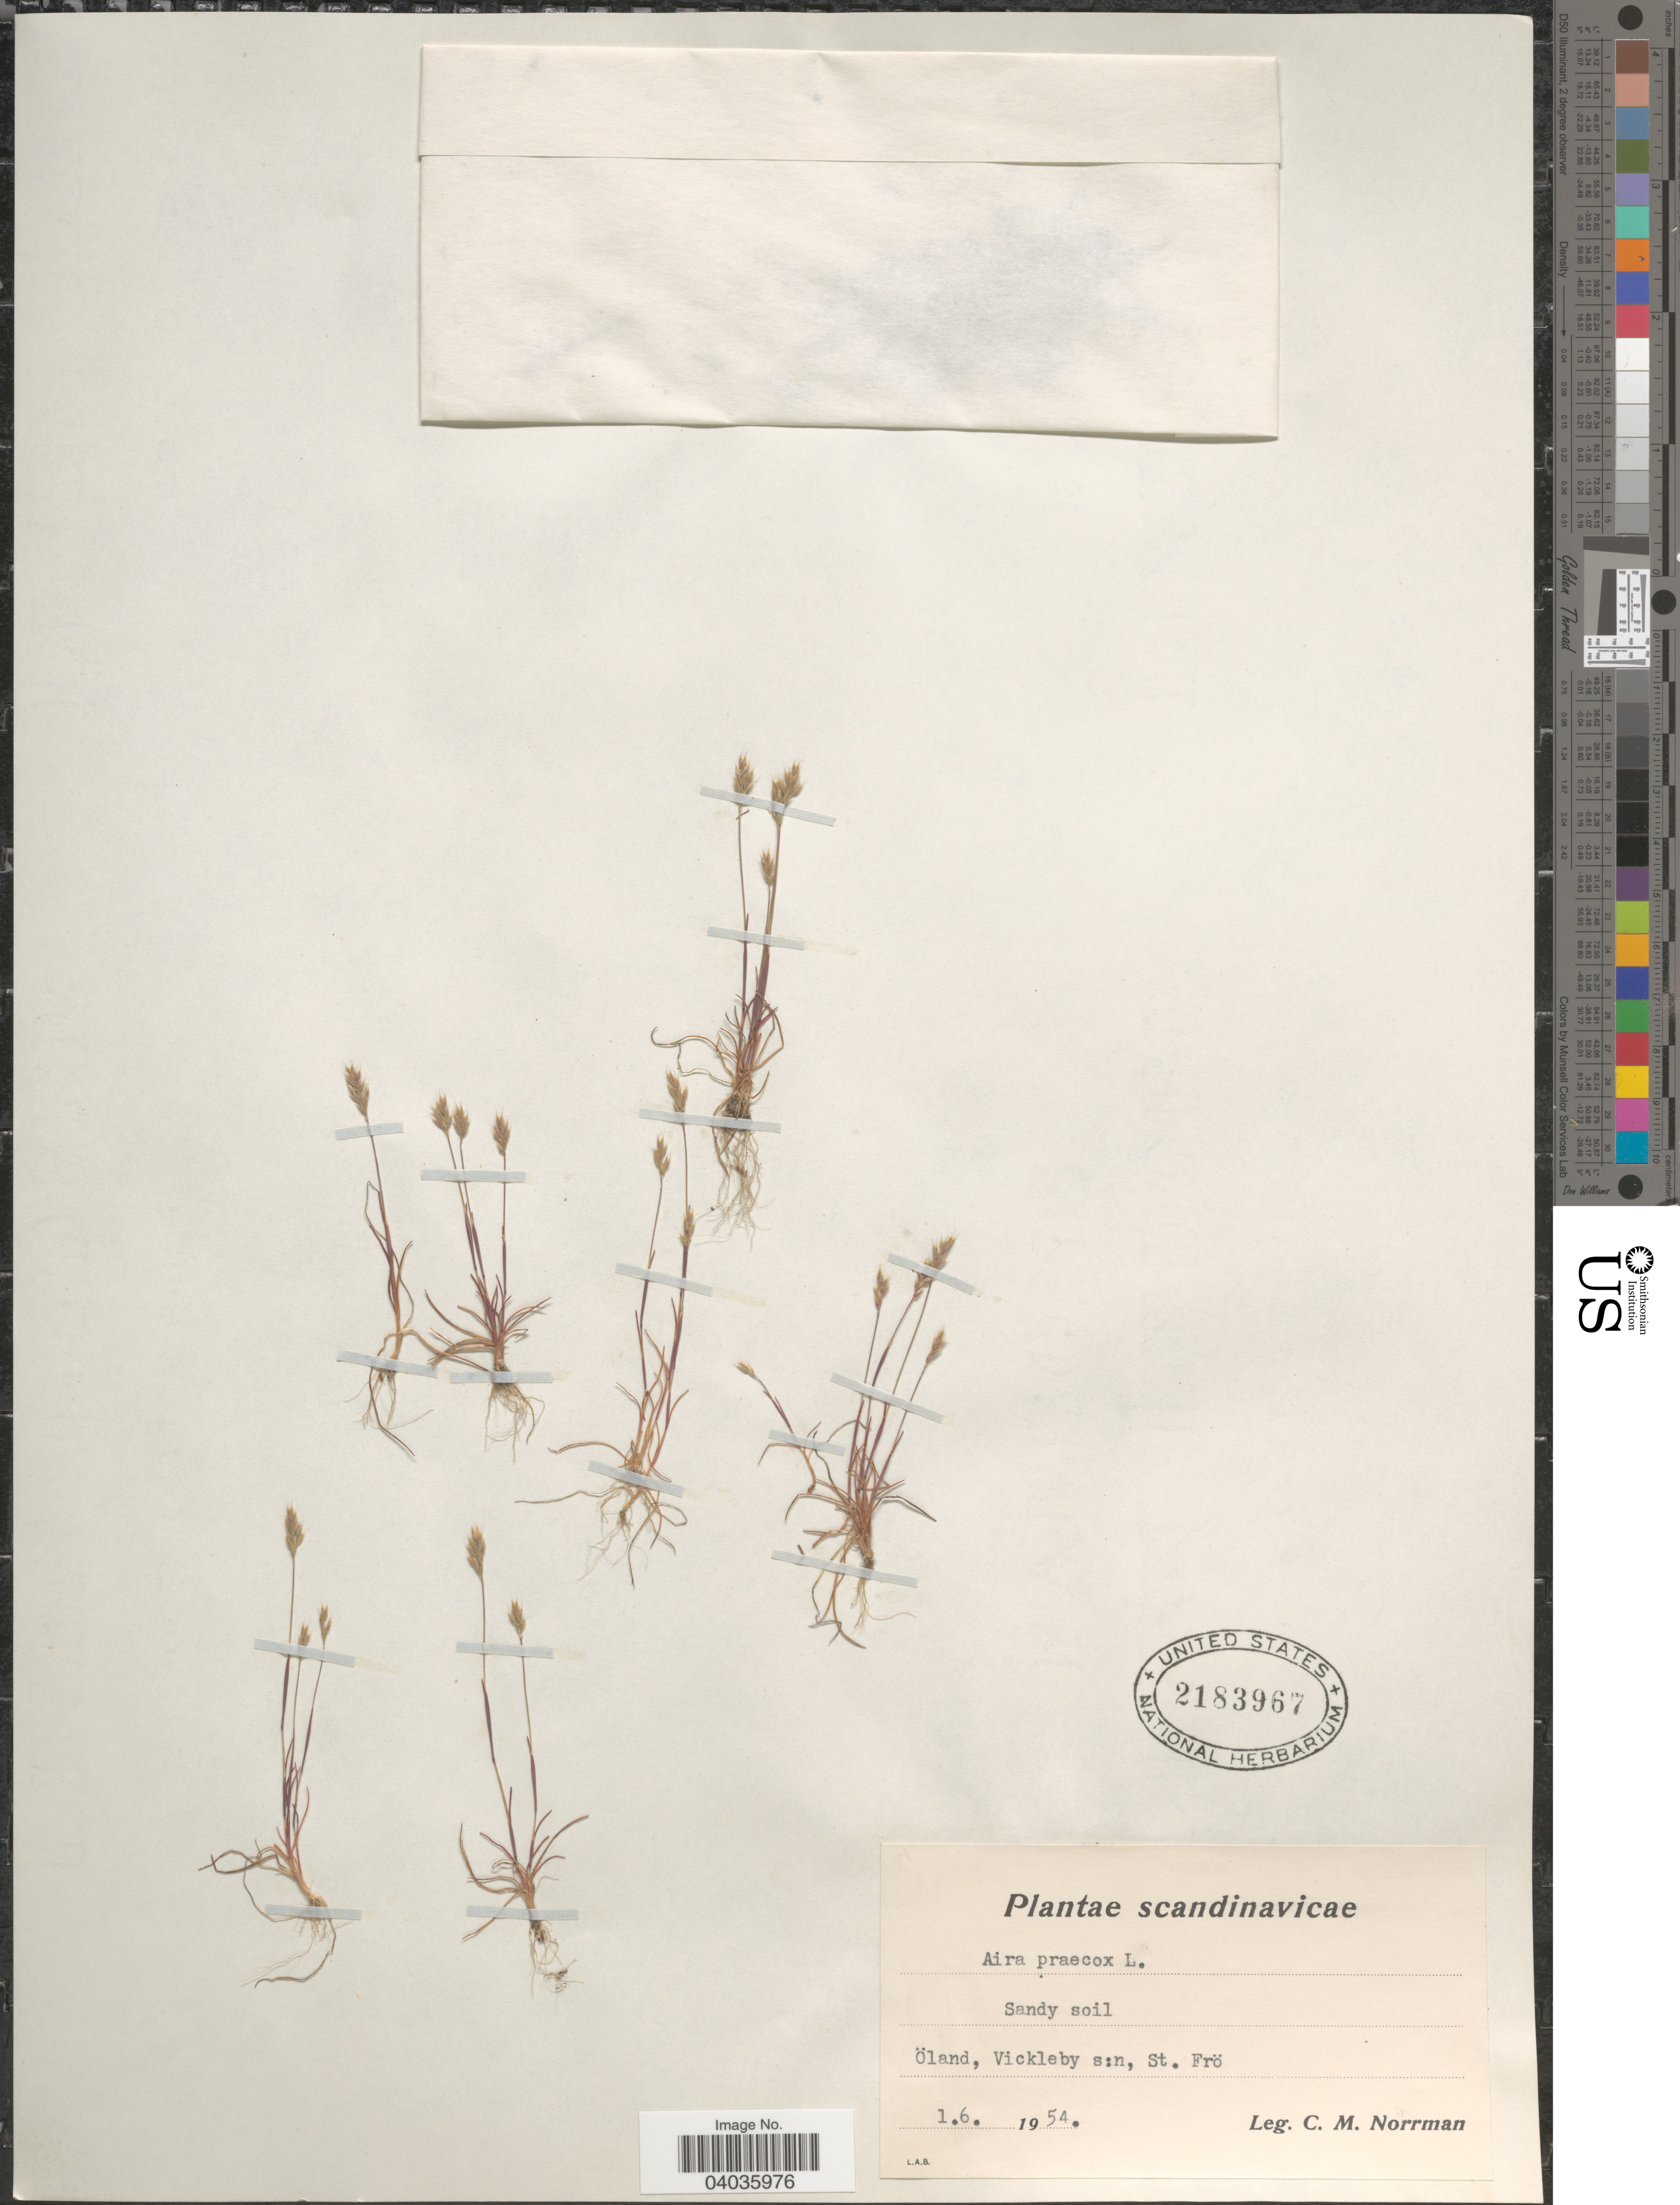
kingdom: Plantae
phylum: Tracheophyta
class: Liliopsida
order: Poales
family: Poaceae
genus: Aira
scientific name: Aira praecox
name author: L.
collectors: C. Norrman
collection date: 1954-06-01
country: Sweden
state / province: Kalmar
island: Oland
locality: Scandinavicae. Öland, Vickleby s:n, St. Frö.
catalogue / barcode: US 2183967